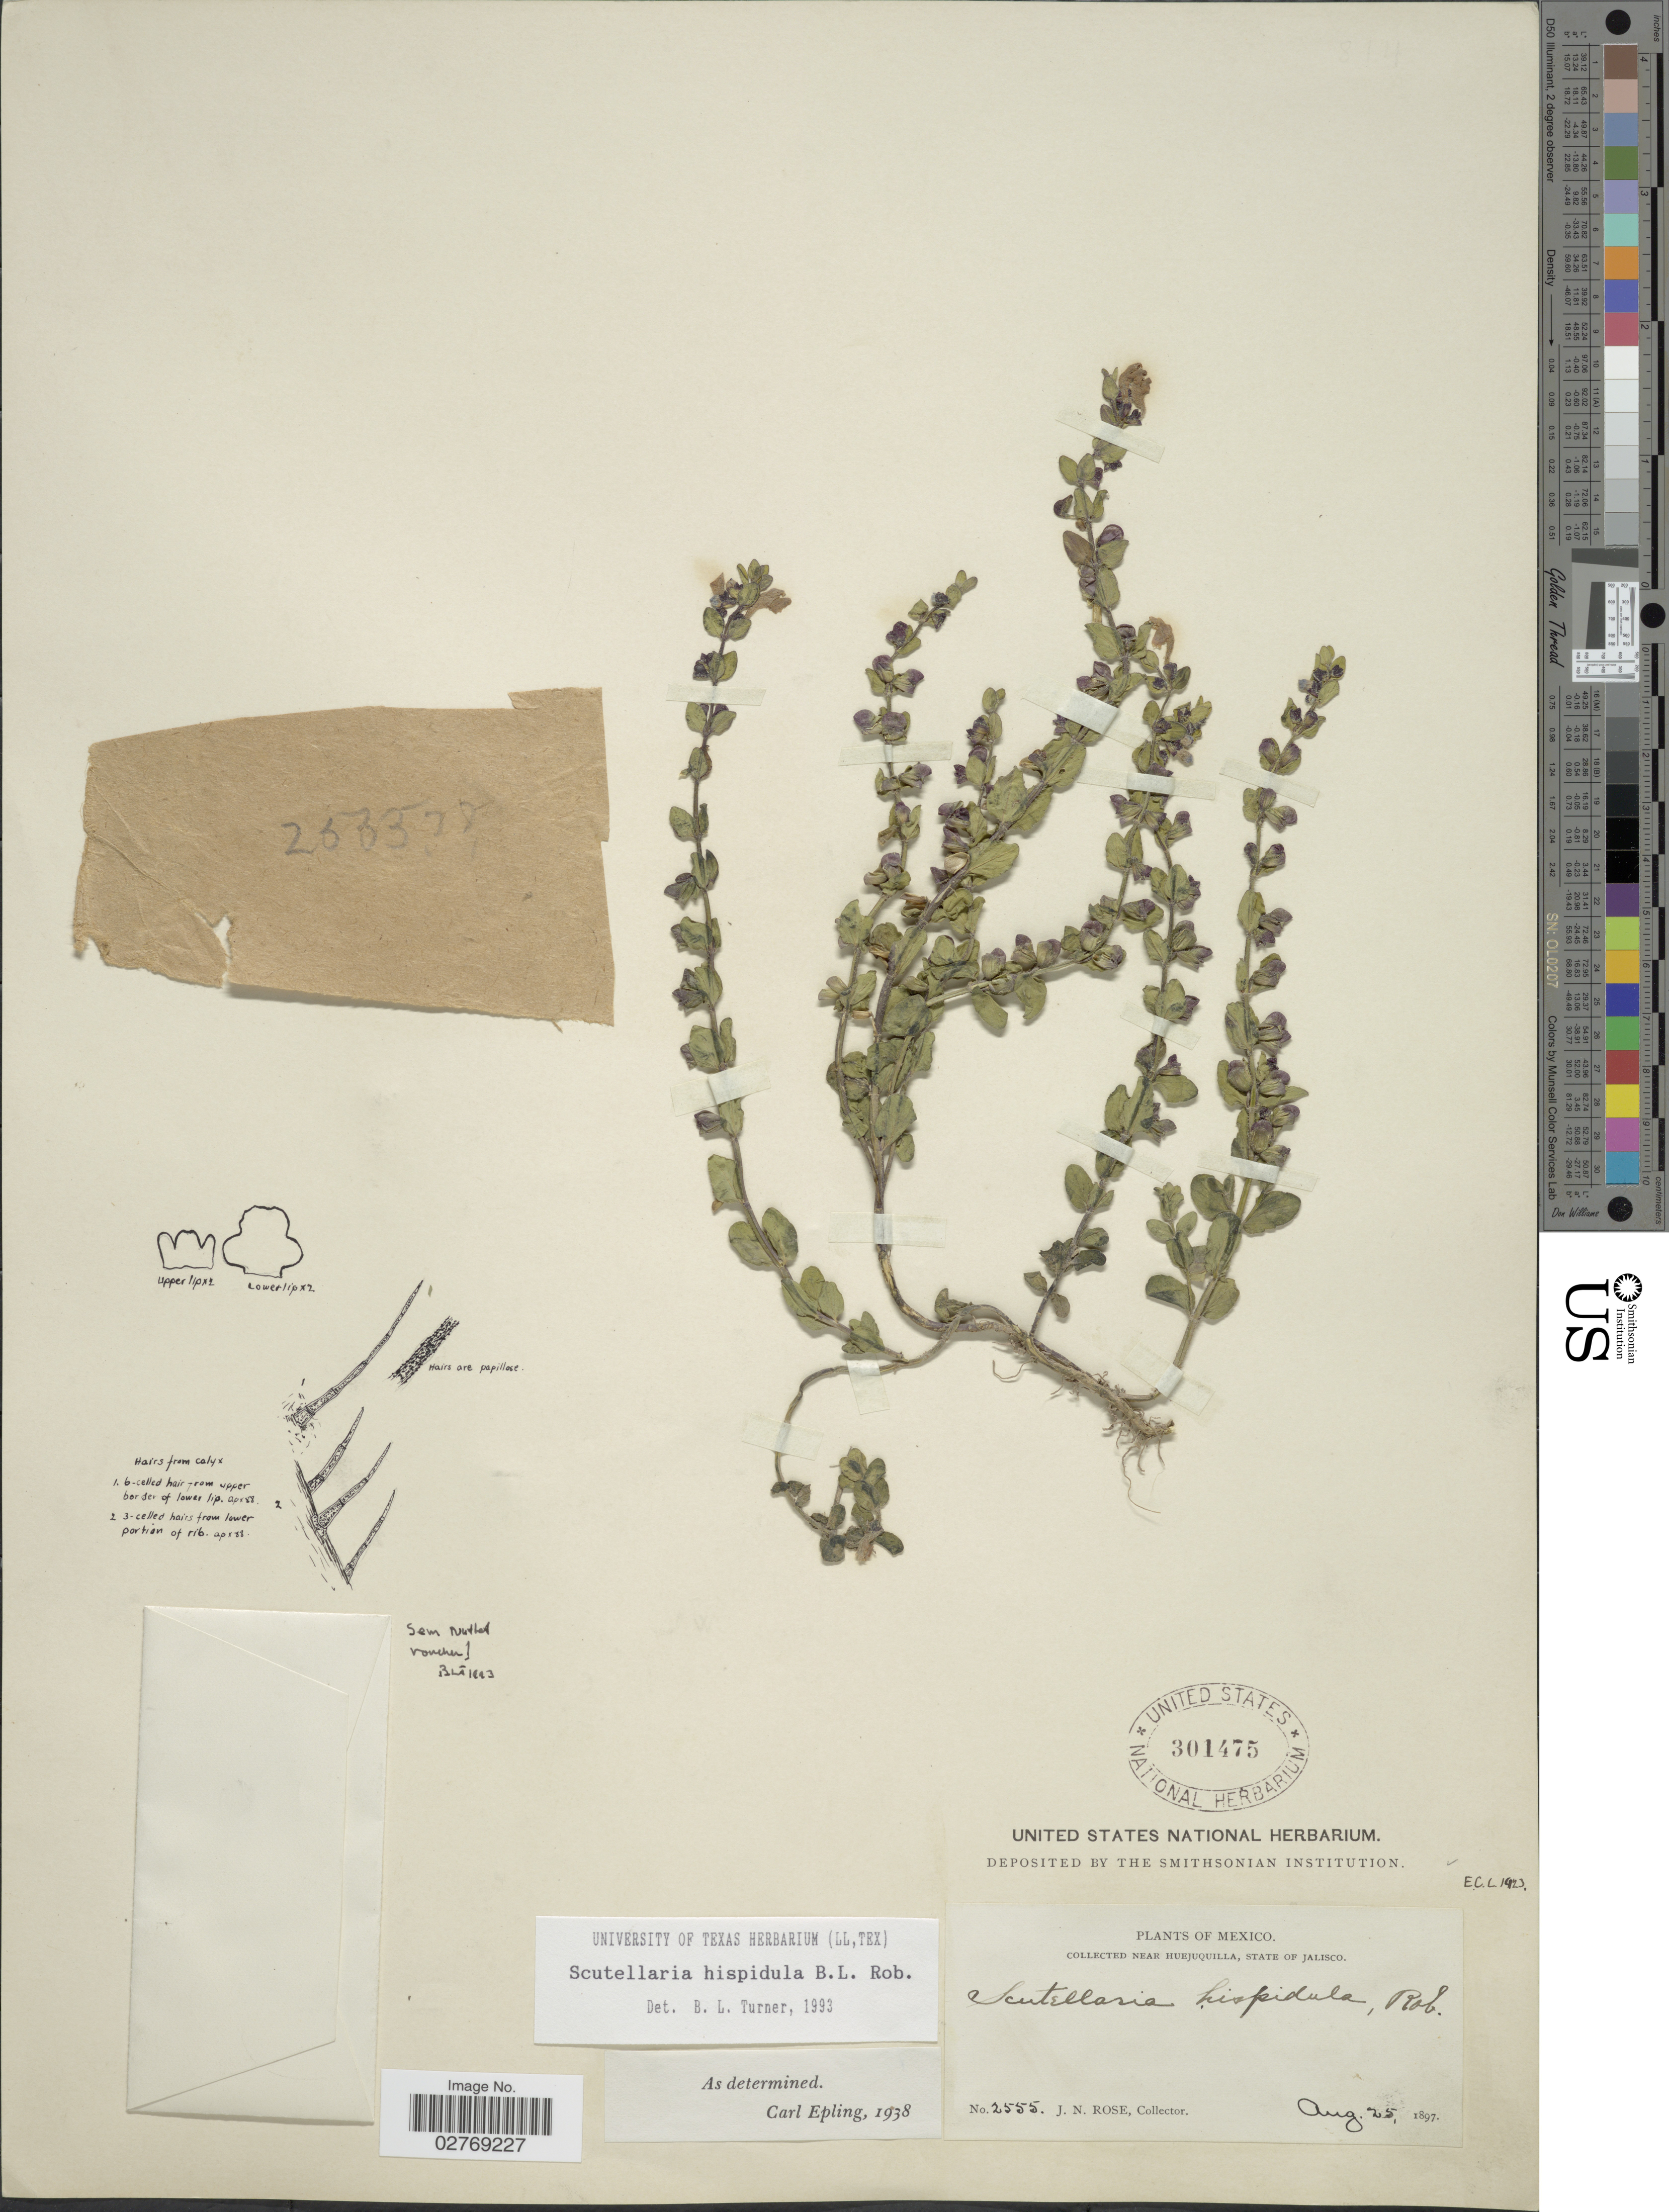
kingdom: Plantae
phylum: Tracheophyta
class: Magnoliopsida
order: Lamiales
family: Lamiaceae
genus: Scutellaria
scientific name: Scutellaria hispidula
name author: B.L. Rob.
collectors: J. N. Rose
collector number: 2555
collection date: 1897-08-25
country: Mexico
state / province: Jalisco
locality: Near Huejuquilla.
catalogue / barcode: US 301475